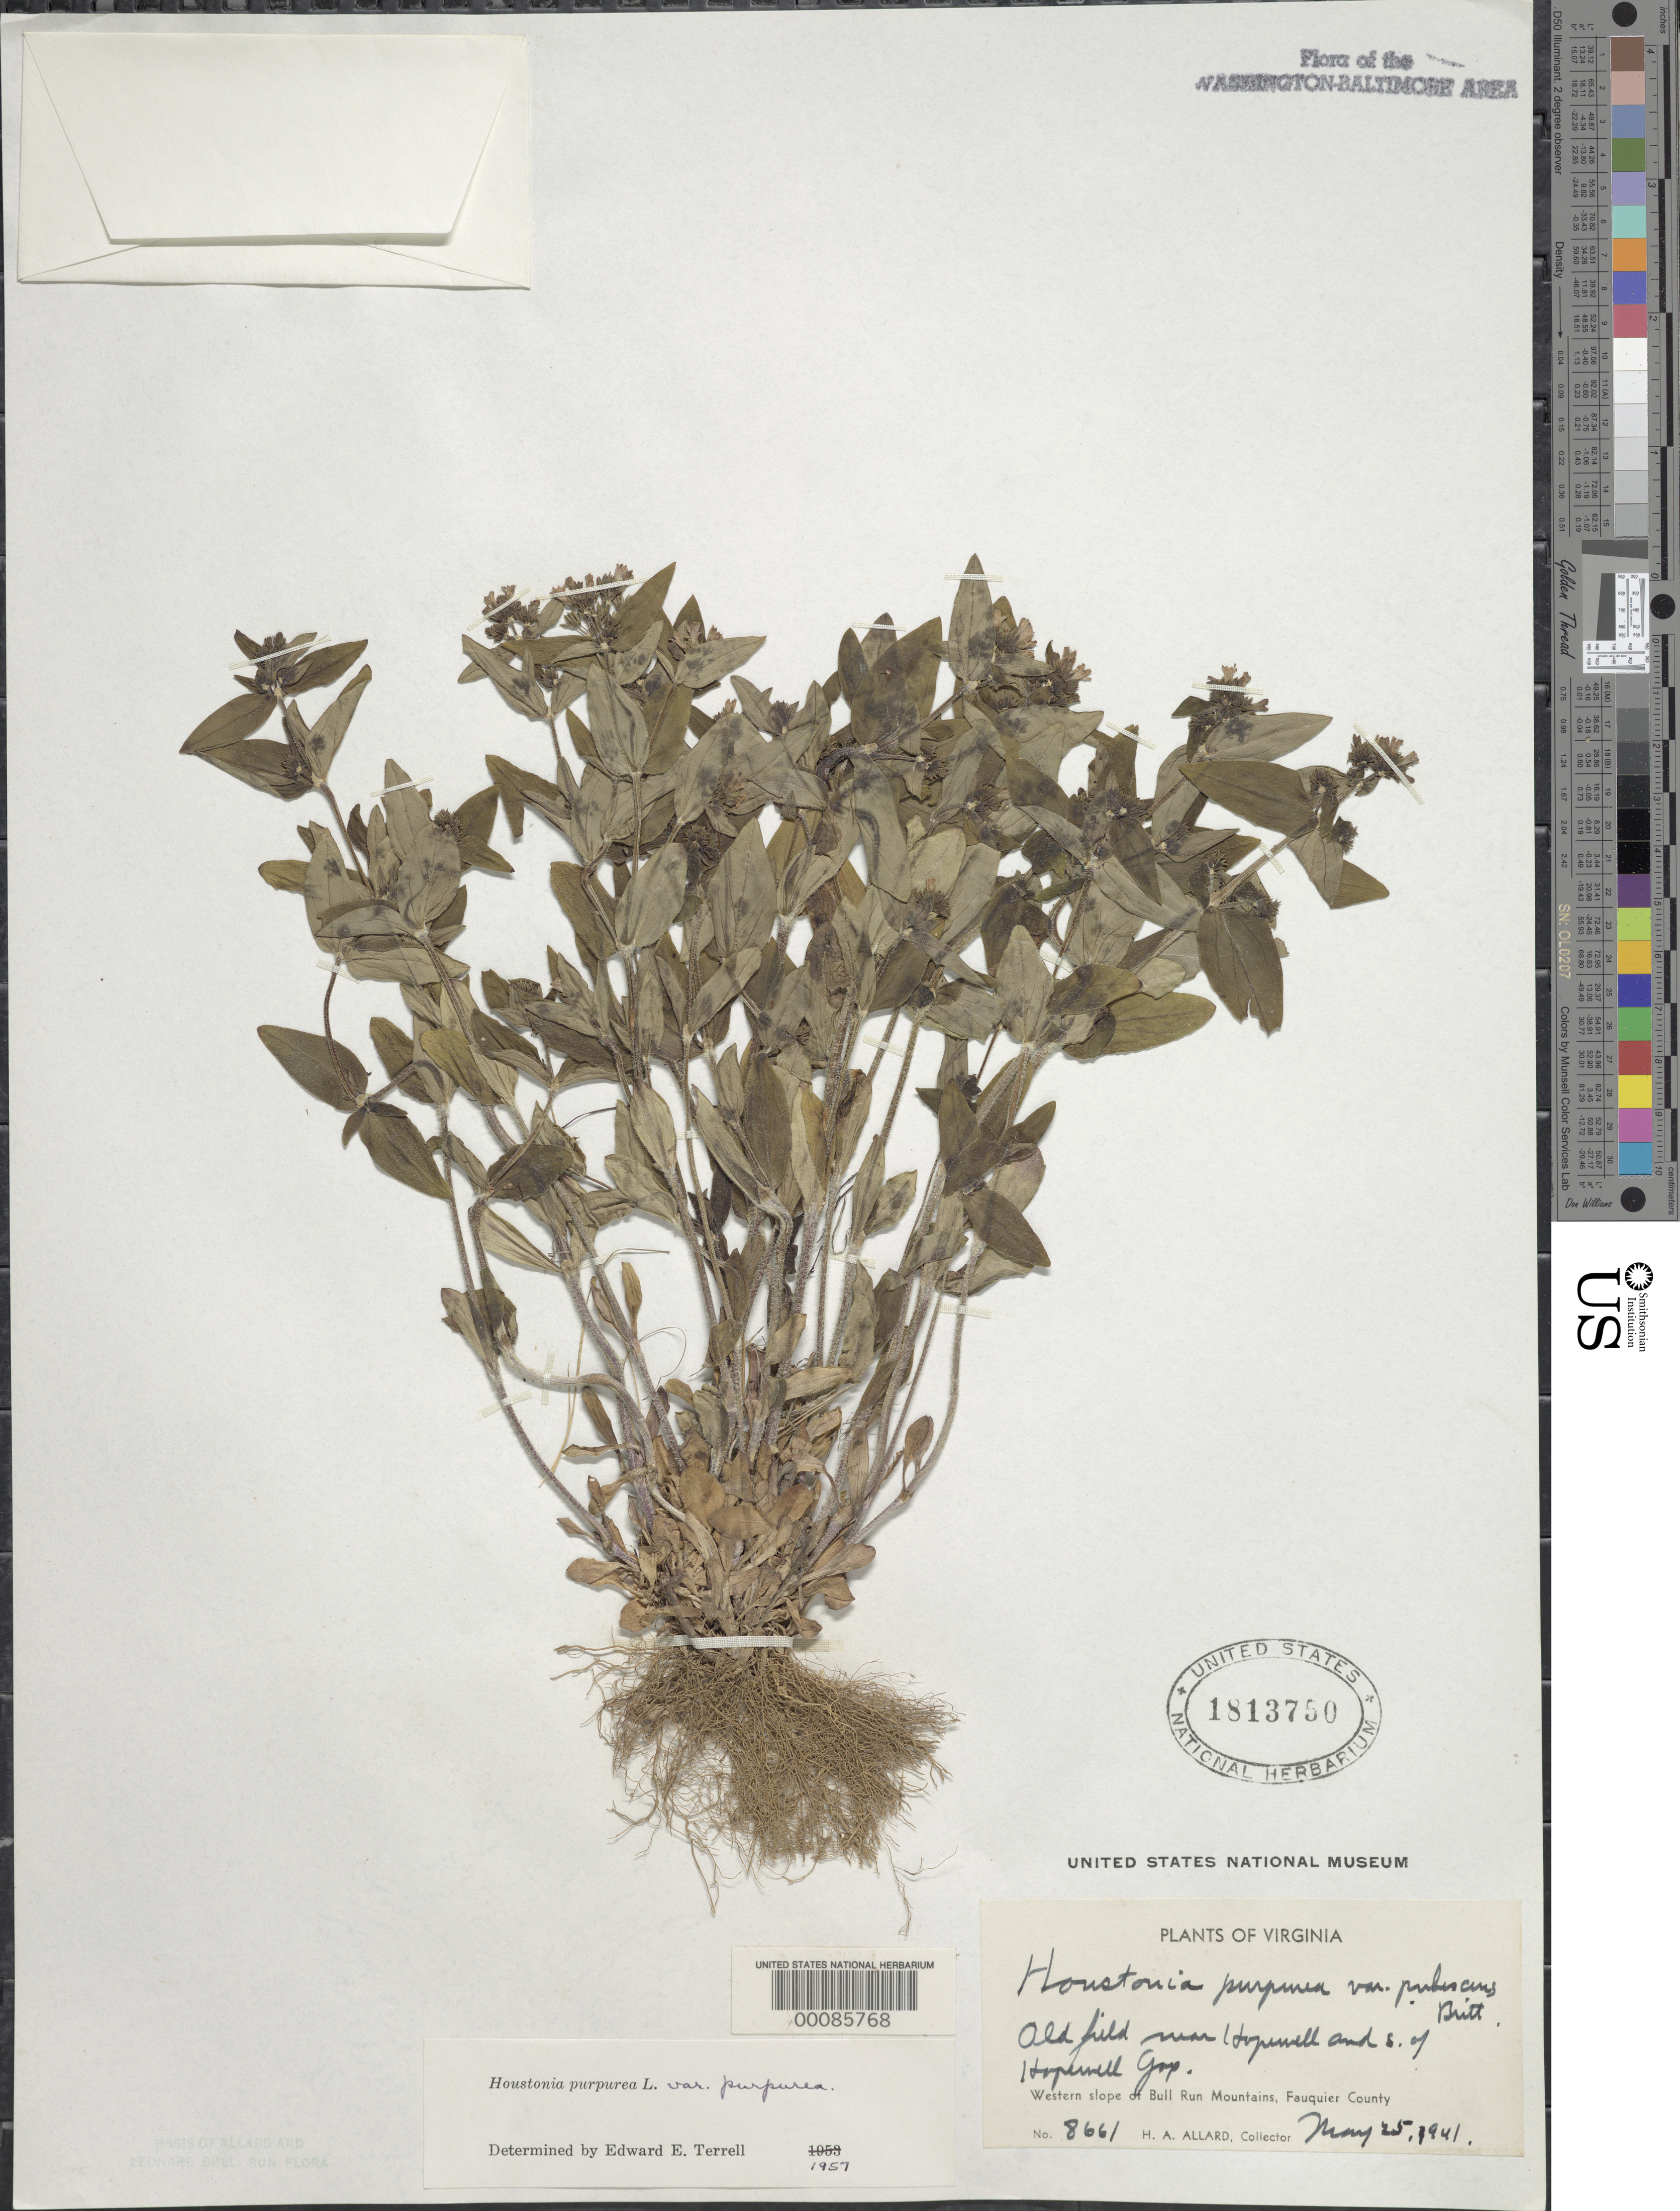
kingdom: Plantae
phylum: Tracheophyta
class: Magnoliopsida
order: Gentianales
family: Rubiaceae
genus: Houstonia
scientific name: Houstonia purpurea var. pubescens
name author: Britton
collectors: H. A. Allard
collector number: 8661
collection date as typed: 25 May 1941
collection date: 1941-05-25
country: United States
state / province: Virginia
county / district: Fauquier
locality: Hopewell Gap, west slope of Bull Run Mts.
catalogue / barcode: US 1813750